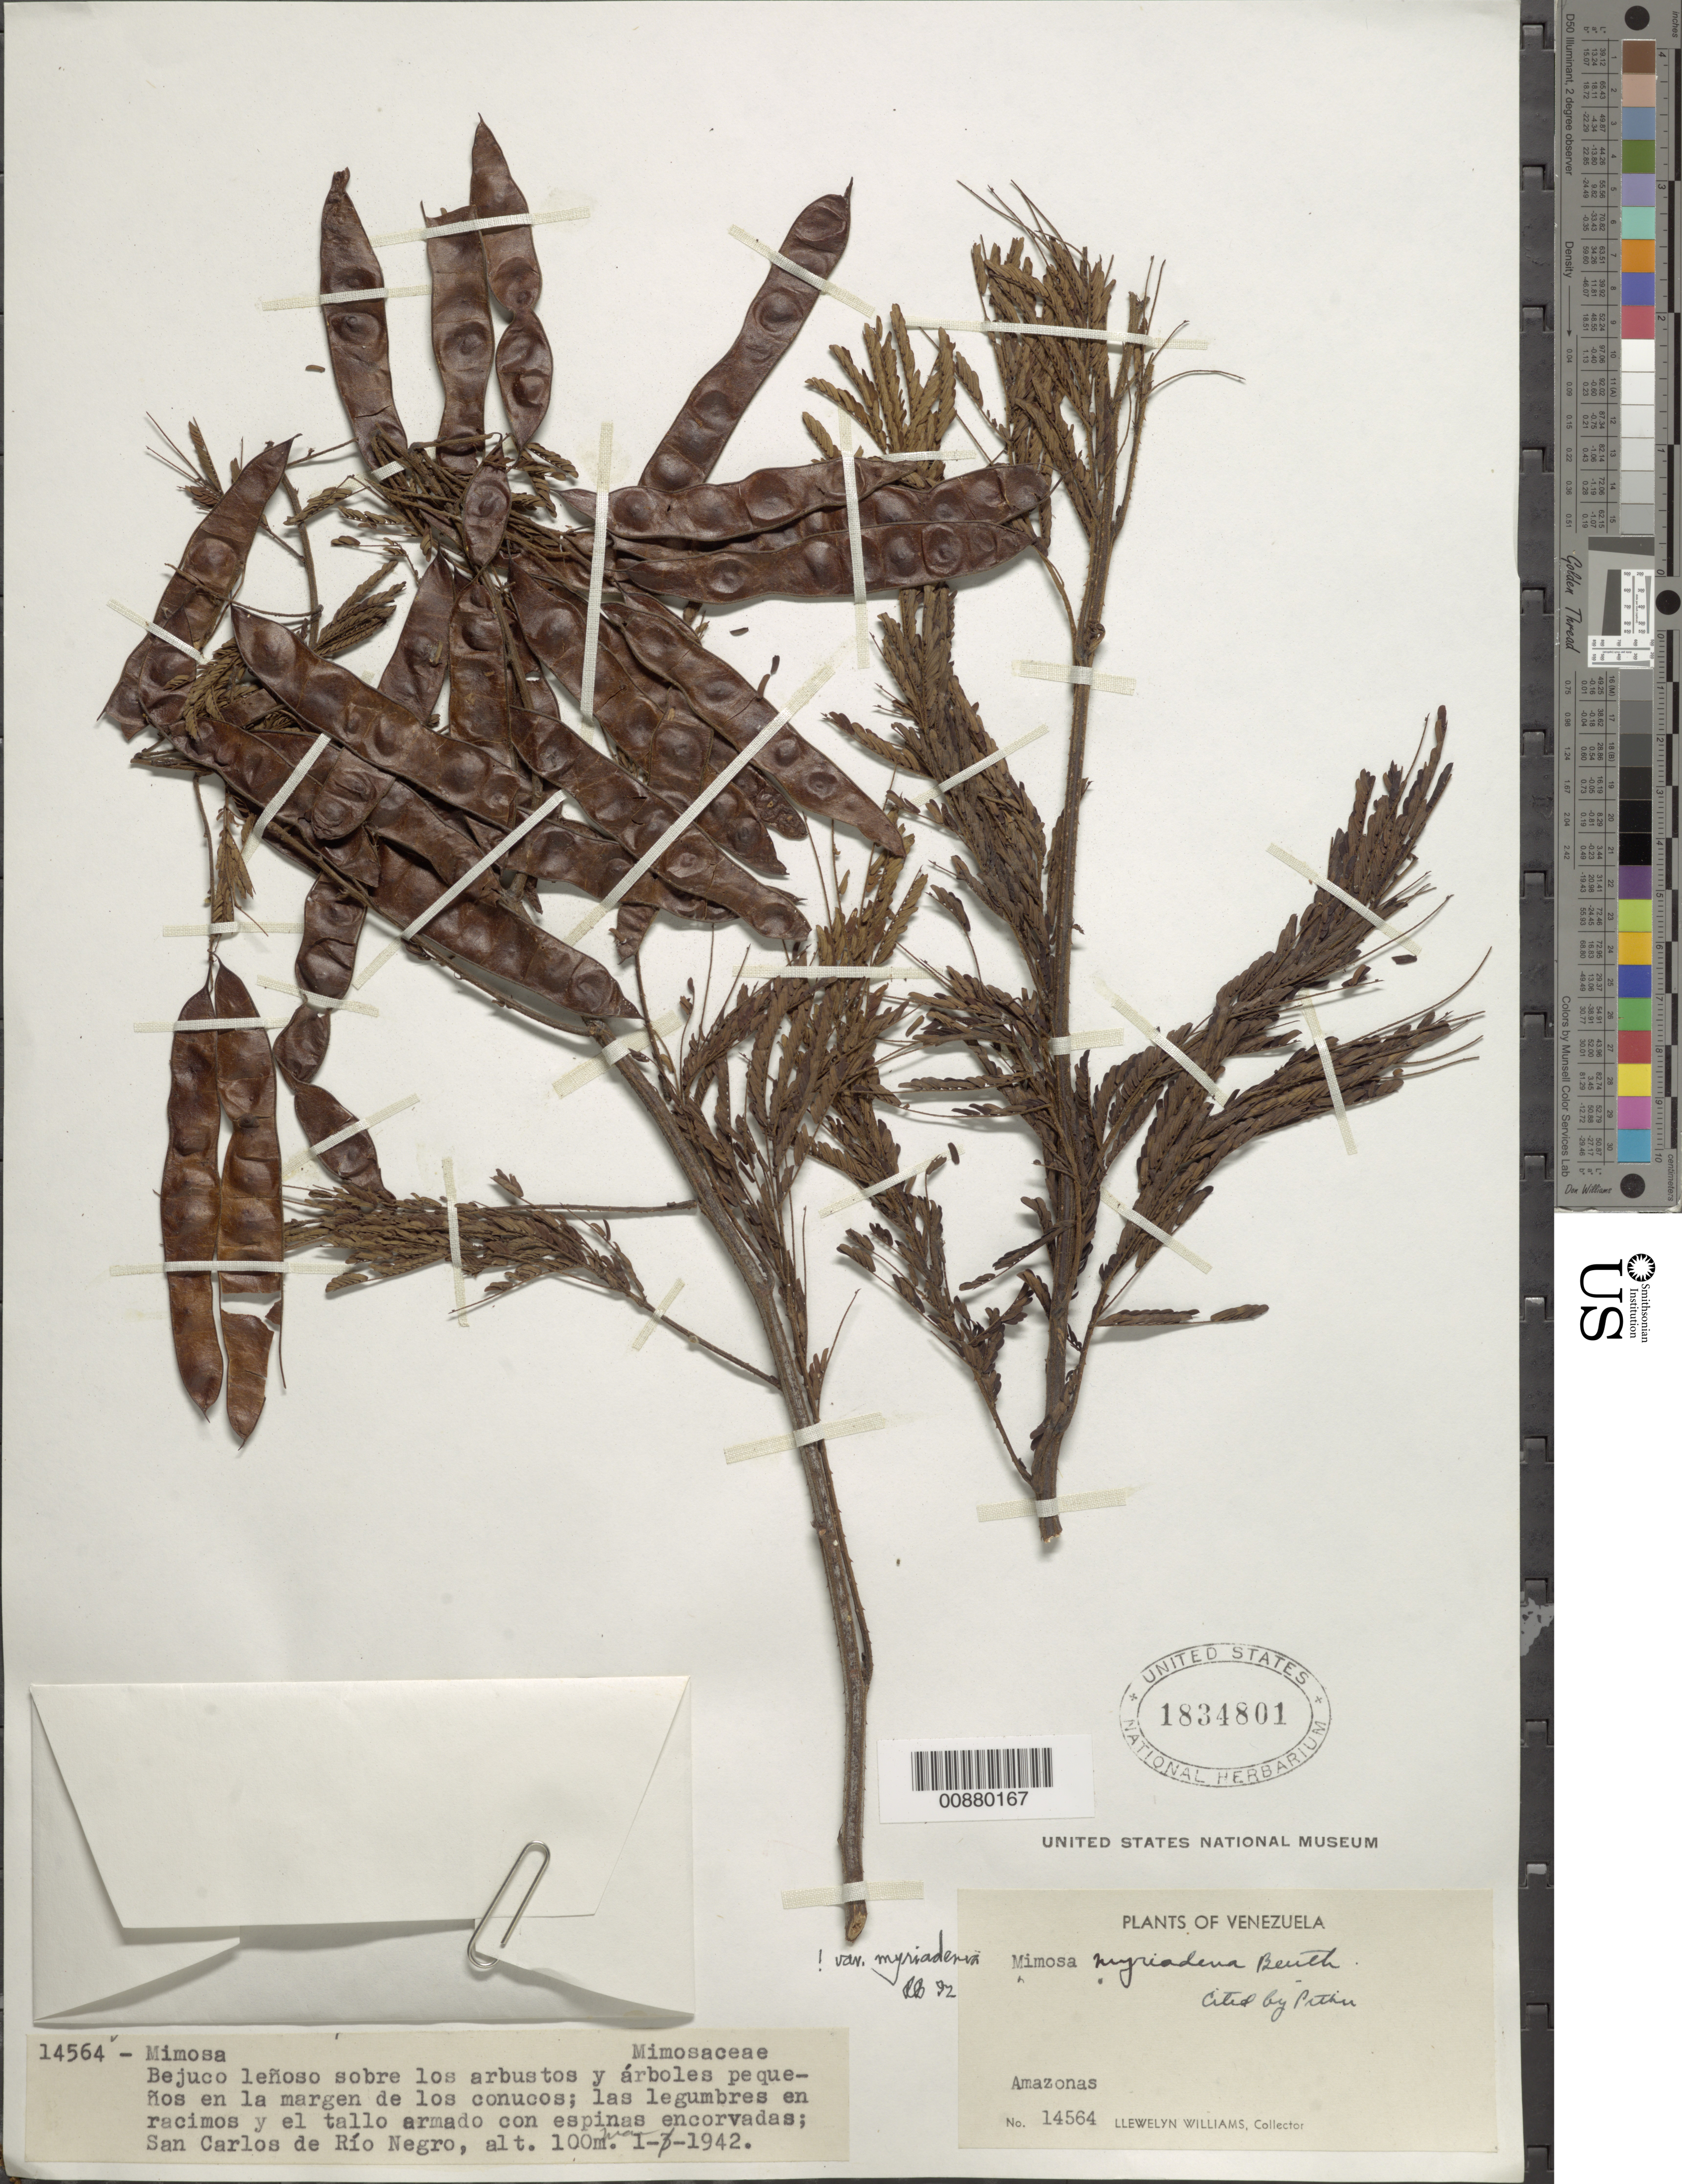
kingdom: Plantae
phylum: Tracheophyta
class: Magnoliopsida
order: Fabales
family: Fabaceae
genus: Mimosa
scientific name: Mimosa myriadenia var. myriadenia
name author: (Benth.) Benth.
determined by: Barneby, Rupert C., (NY)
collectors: Ll. Williams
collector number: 14564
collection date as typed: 1-Mar-42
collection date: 1942-03-01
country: Venezuela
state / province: Amazonas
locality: San Carlos de Río Negro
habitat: Sobre los arbustos y arboles pequenos en la margen de los conucos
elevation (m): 100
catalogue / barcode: US 1834801